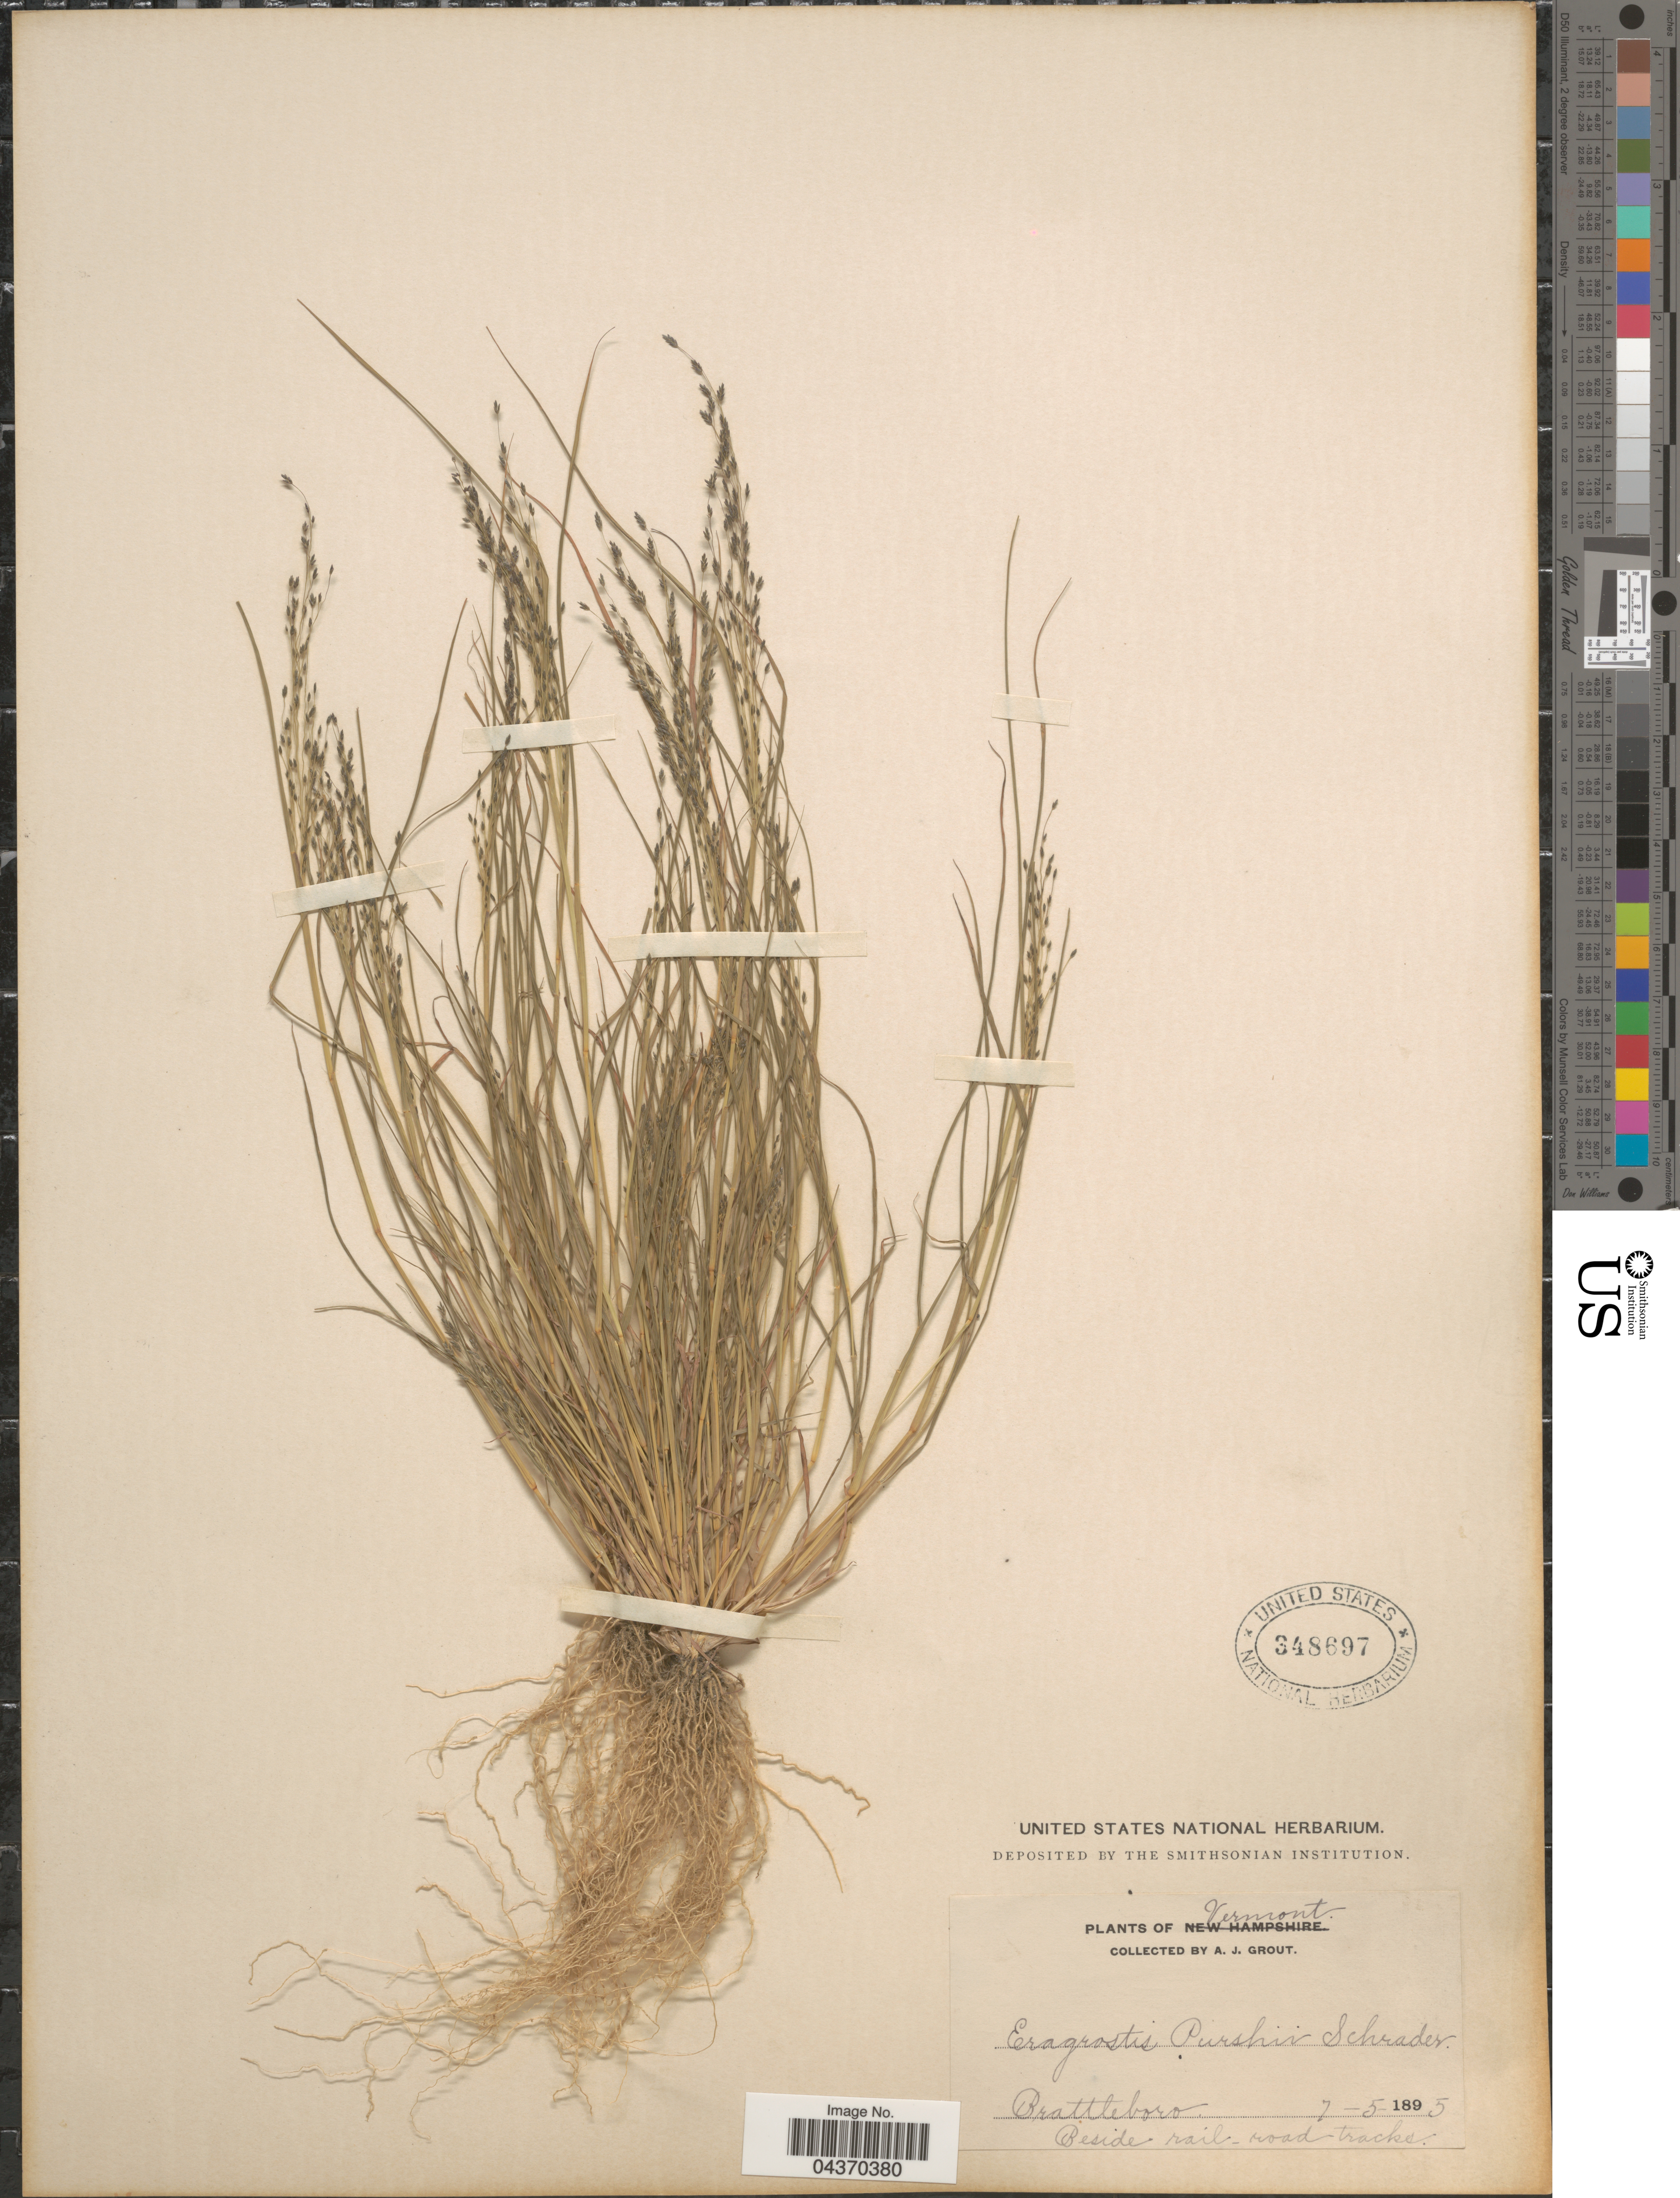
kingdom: Plantae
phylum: Tracheophyta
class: Liliopsida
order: Poales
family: Poaceae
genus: Eragrostis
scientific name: Eragrostis pectinacea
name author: (Michx.) Nees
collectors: A. J. Grout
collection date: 1895-07-05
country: United States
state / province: Vermont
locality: Brattleboro.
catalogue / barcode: US 348697